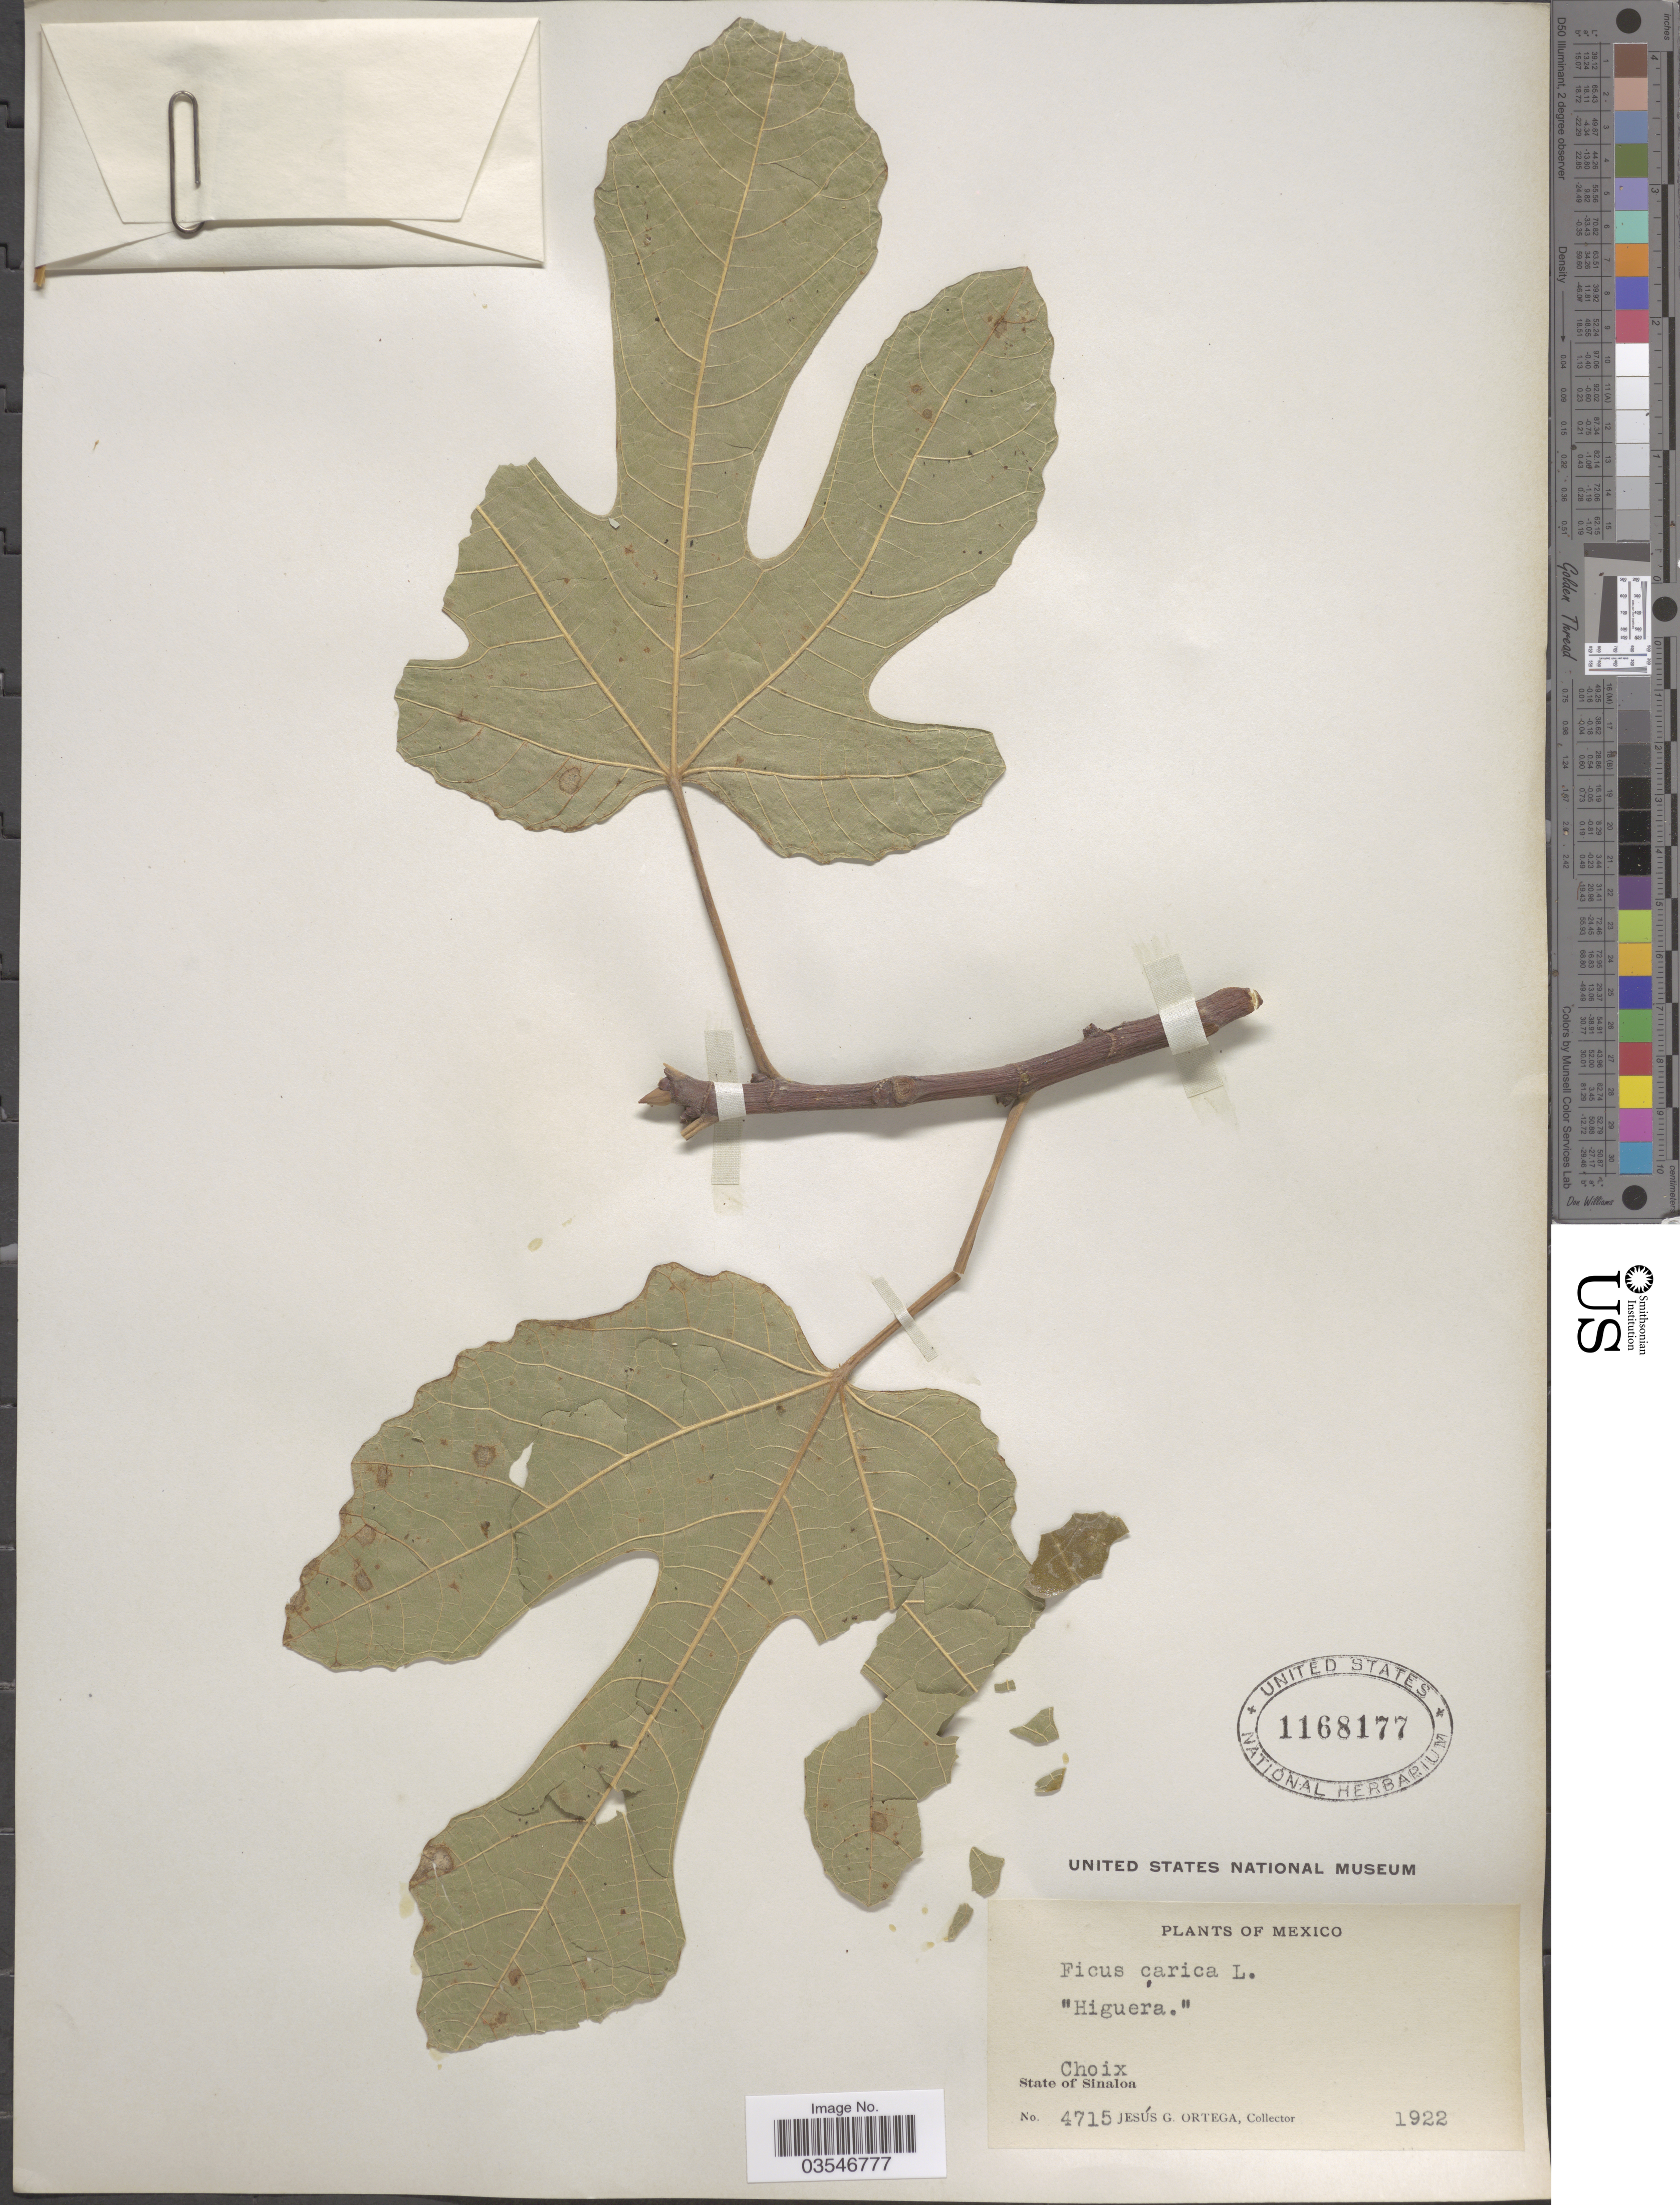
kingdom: Plantae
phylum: Tracheophyta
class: Magnoliopsida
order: Rosales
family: Moraceae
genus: Ficus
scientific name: Ficus carica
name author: L.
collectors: J. Ortega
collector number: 4715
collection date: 1922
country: Mexico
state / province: Sinaloa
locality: Choix.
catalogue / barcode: US 1168177